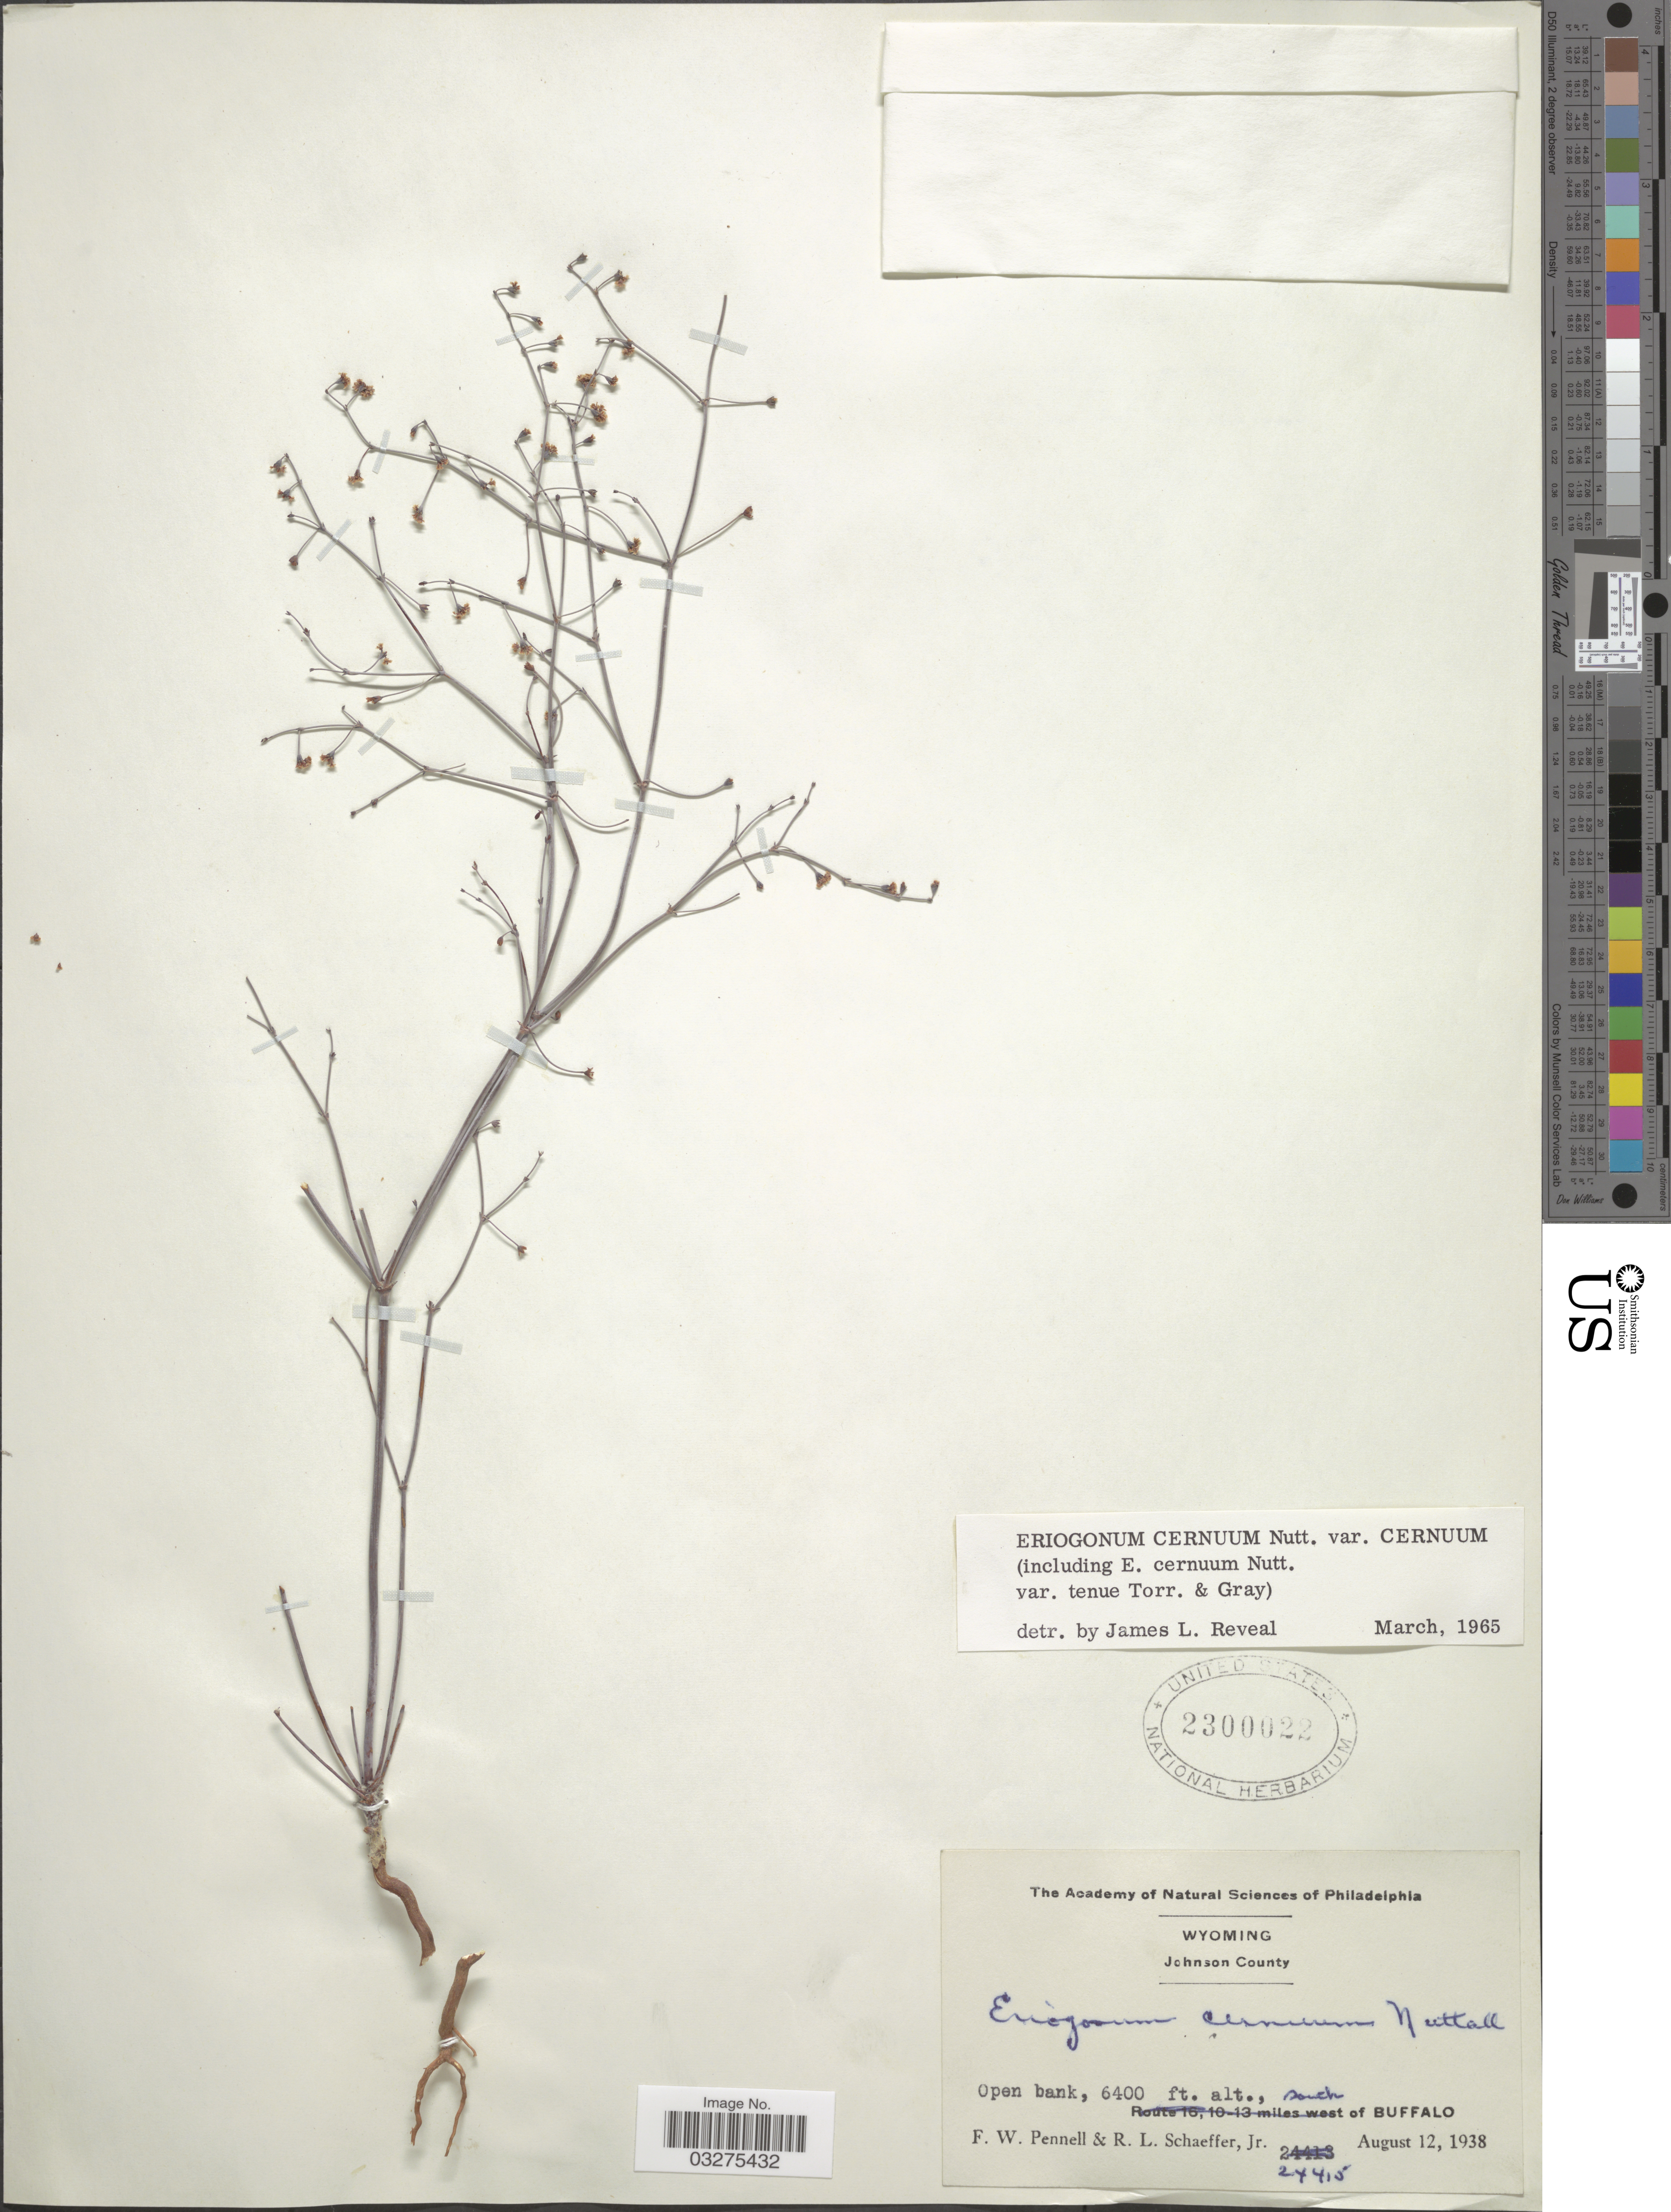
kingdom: Plantae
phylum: Tracheophyta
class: Magnoliopsida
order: Caryophyllales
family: Polygonaceae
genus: Eriogonum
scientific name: Eriogonum cernuum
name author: Nutt.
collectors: F. W. Pennell & R. L. Schaeffer Jr.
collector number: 24415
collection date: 1938-08-12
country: United States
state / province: Wyoming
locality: Johnson County. Open bank, south of Buffalo.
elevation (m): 1951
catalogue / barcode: US 2300022